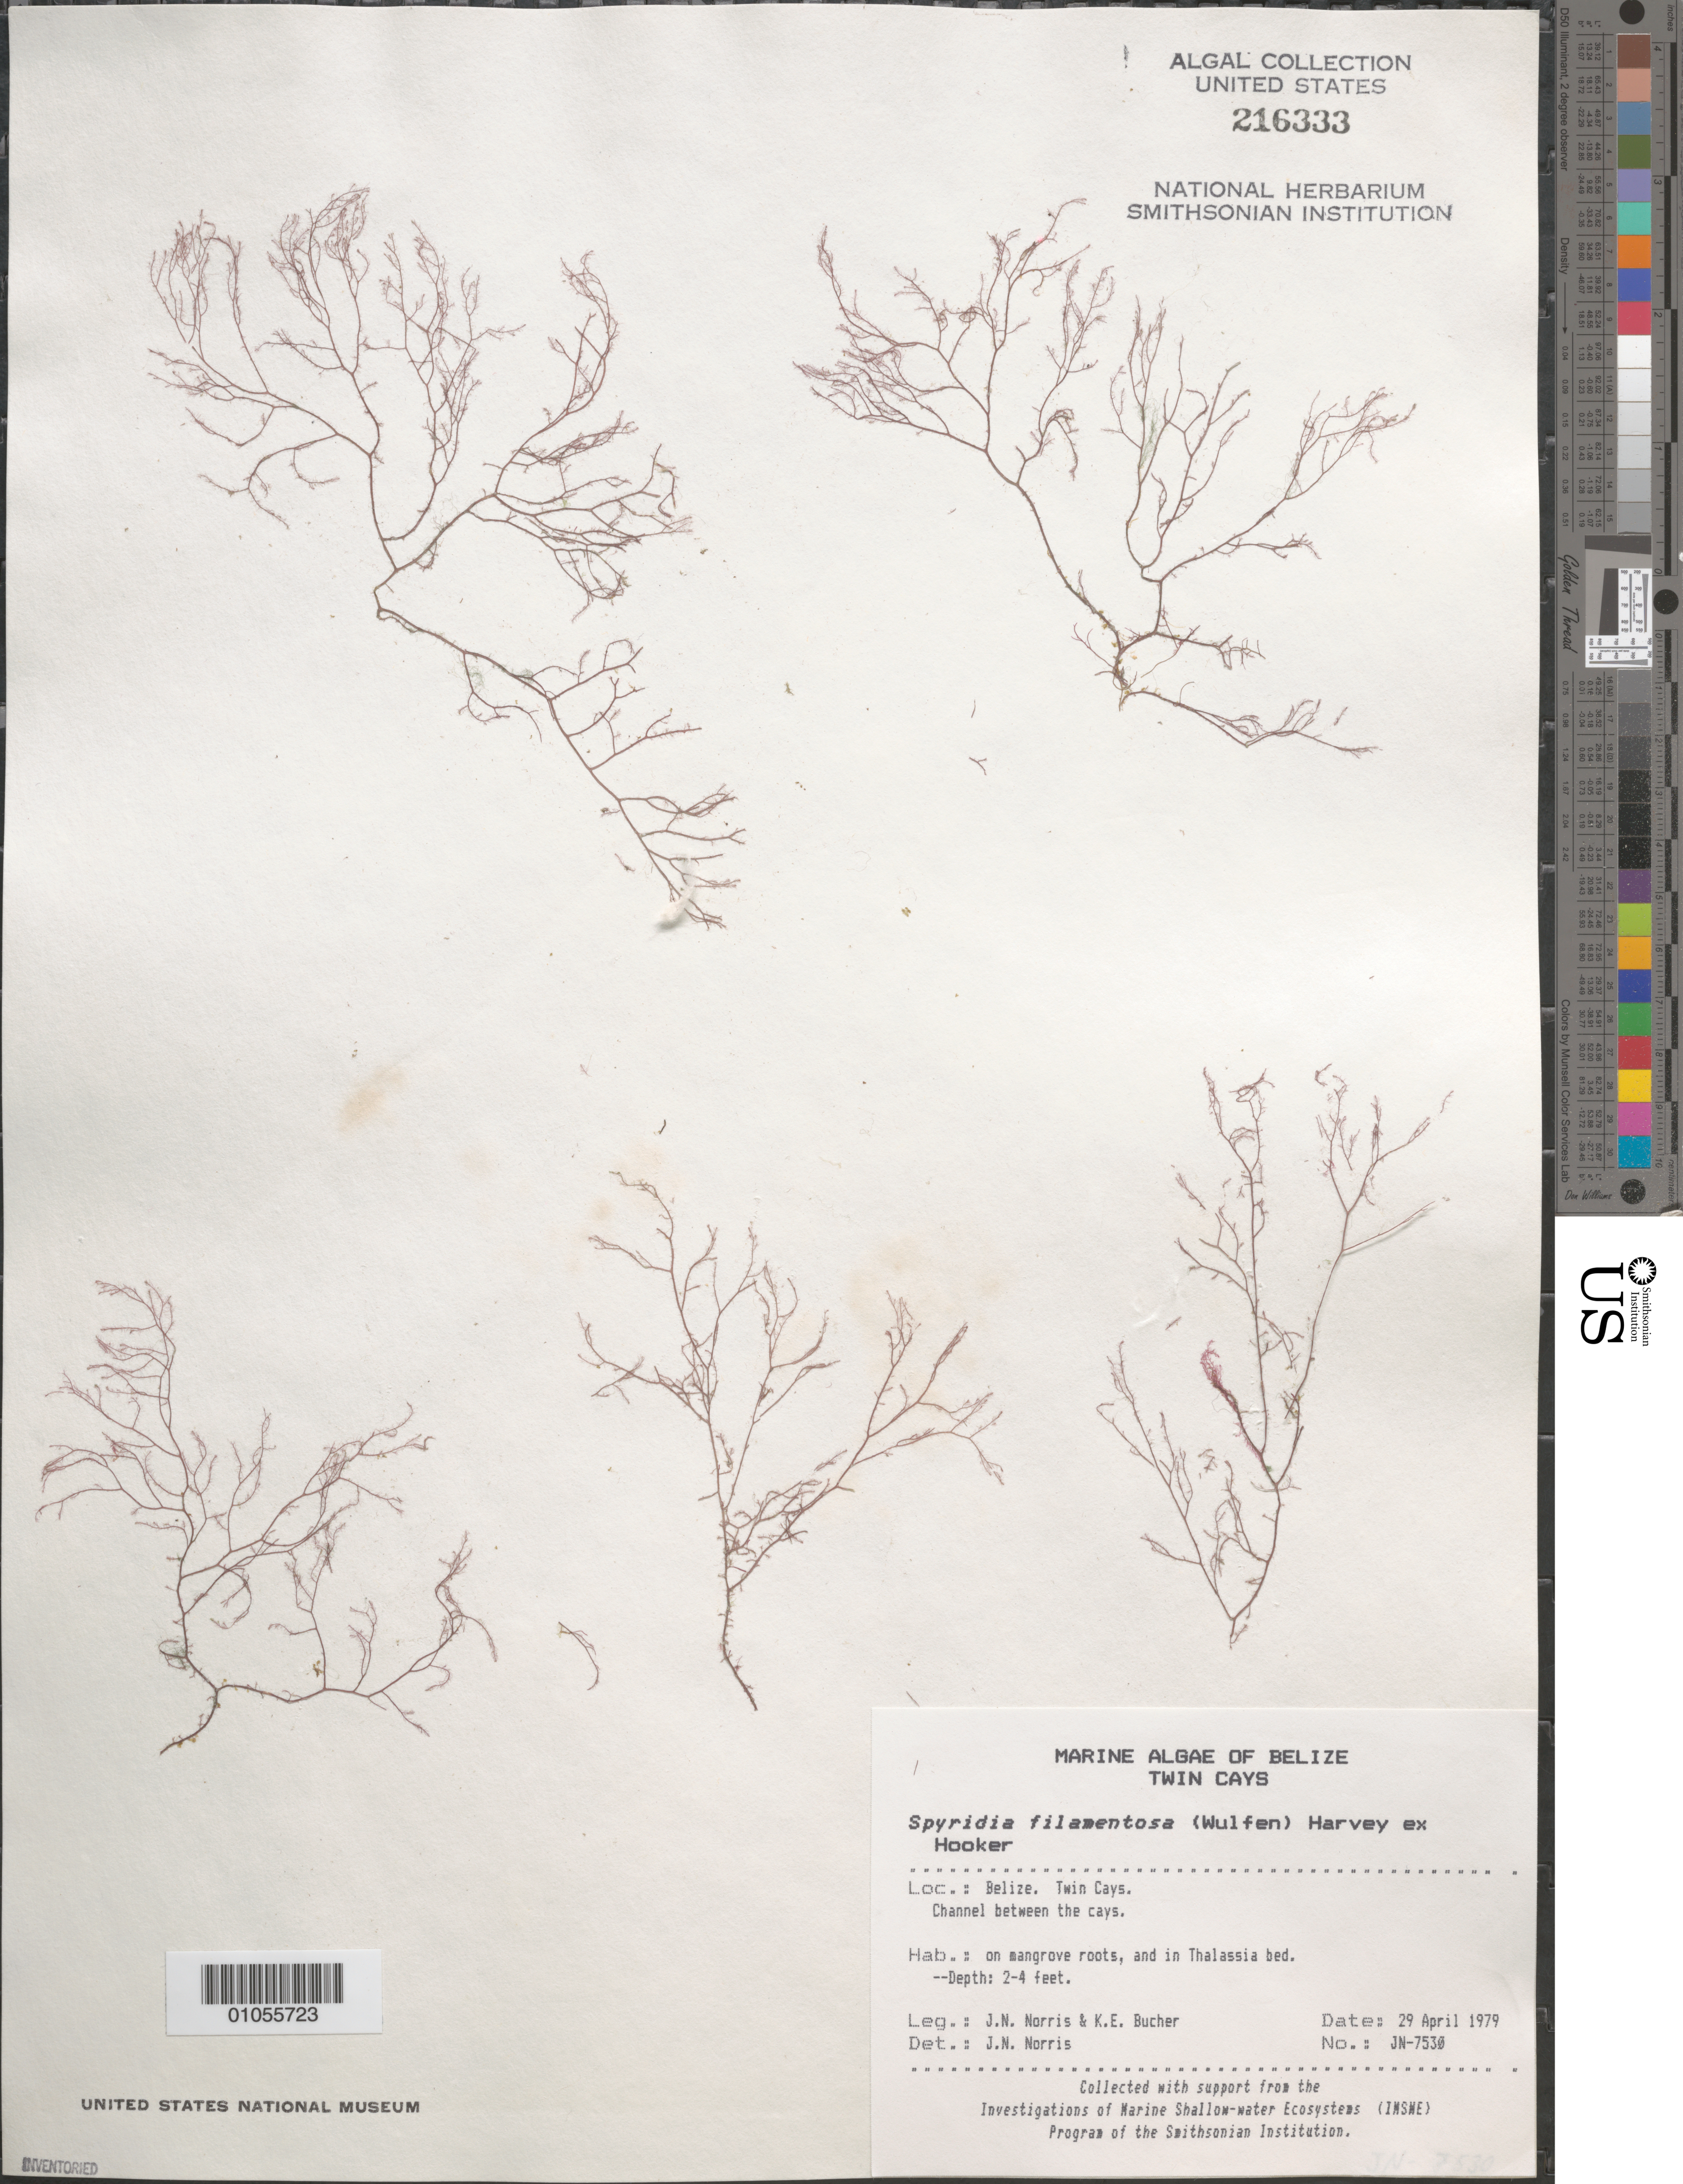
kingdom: Plantae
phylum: Rhodophyta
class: Florideophyceae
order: Ceramiales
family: Spyridiaceae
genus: Spyridia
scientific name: Spyridia filamentosa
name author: (Wulfen) Harv.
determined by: Norris, James N.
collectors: J. N. Norris & K. E. Bucher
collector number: JN-7530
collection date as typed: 29 Apr 1979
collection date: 1979-04-29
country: Belize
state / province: Stann Creek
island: Twin Cays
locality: Channel between Twin Cays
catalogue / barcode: US 216333